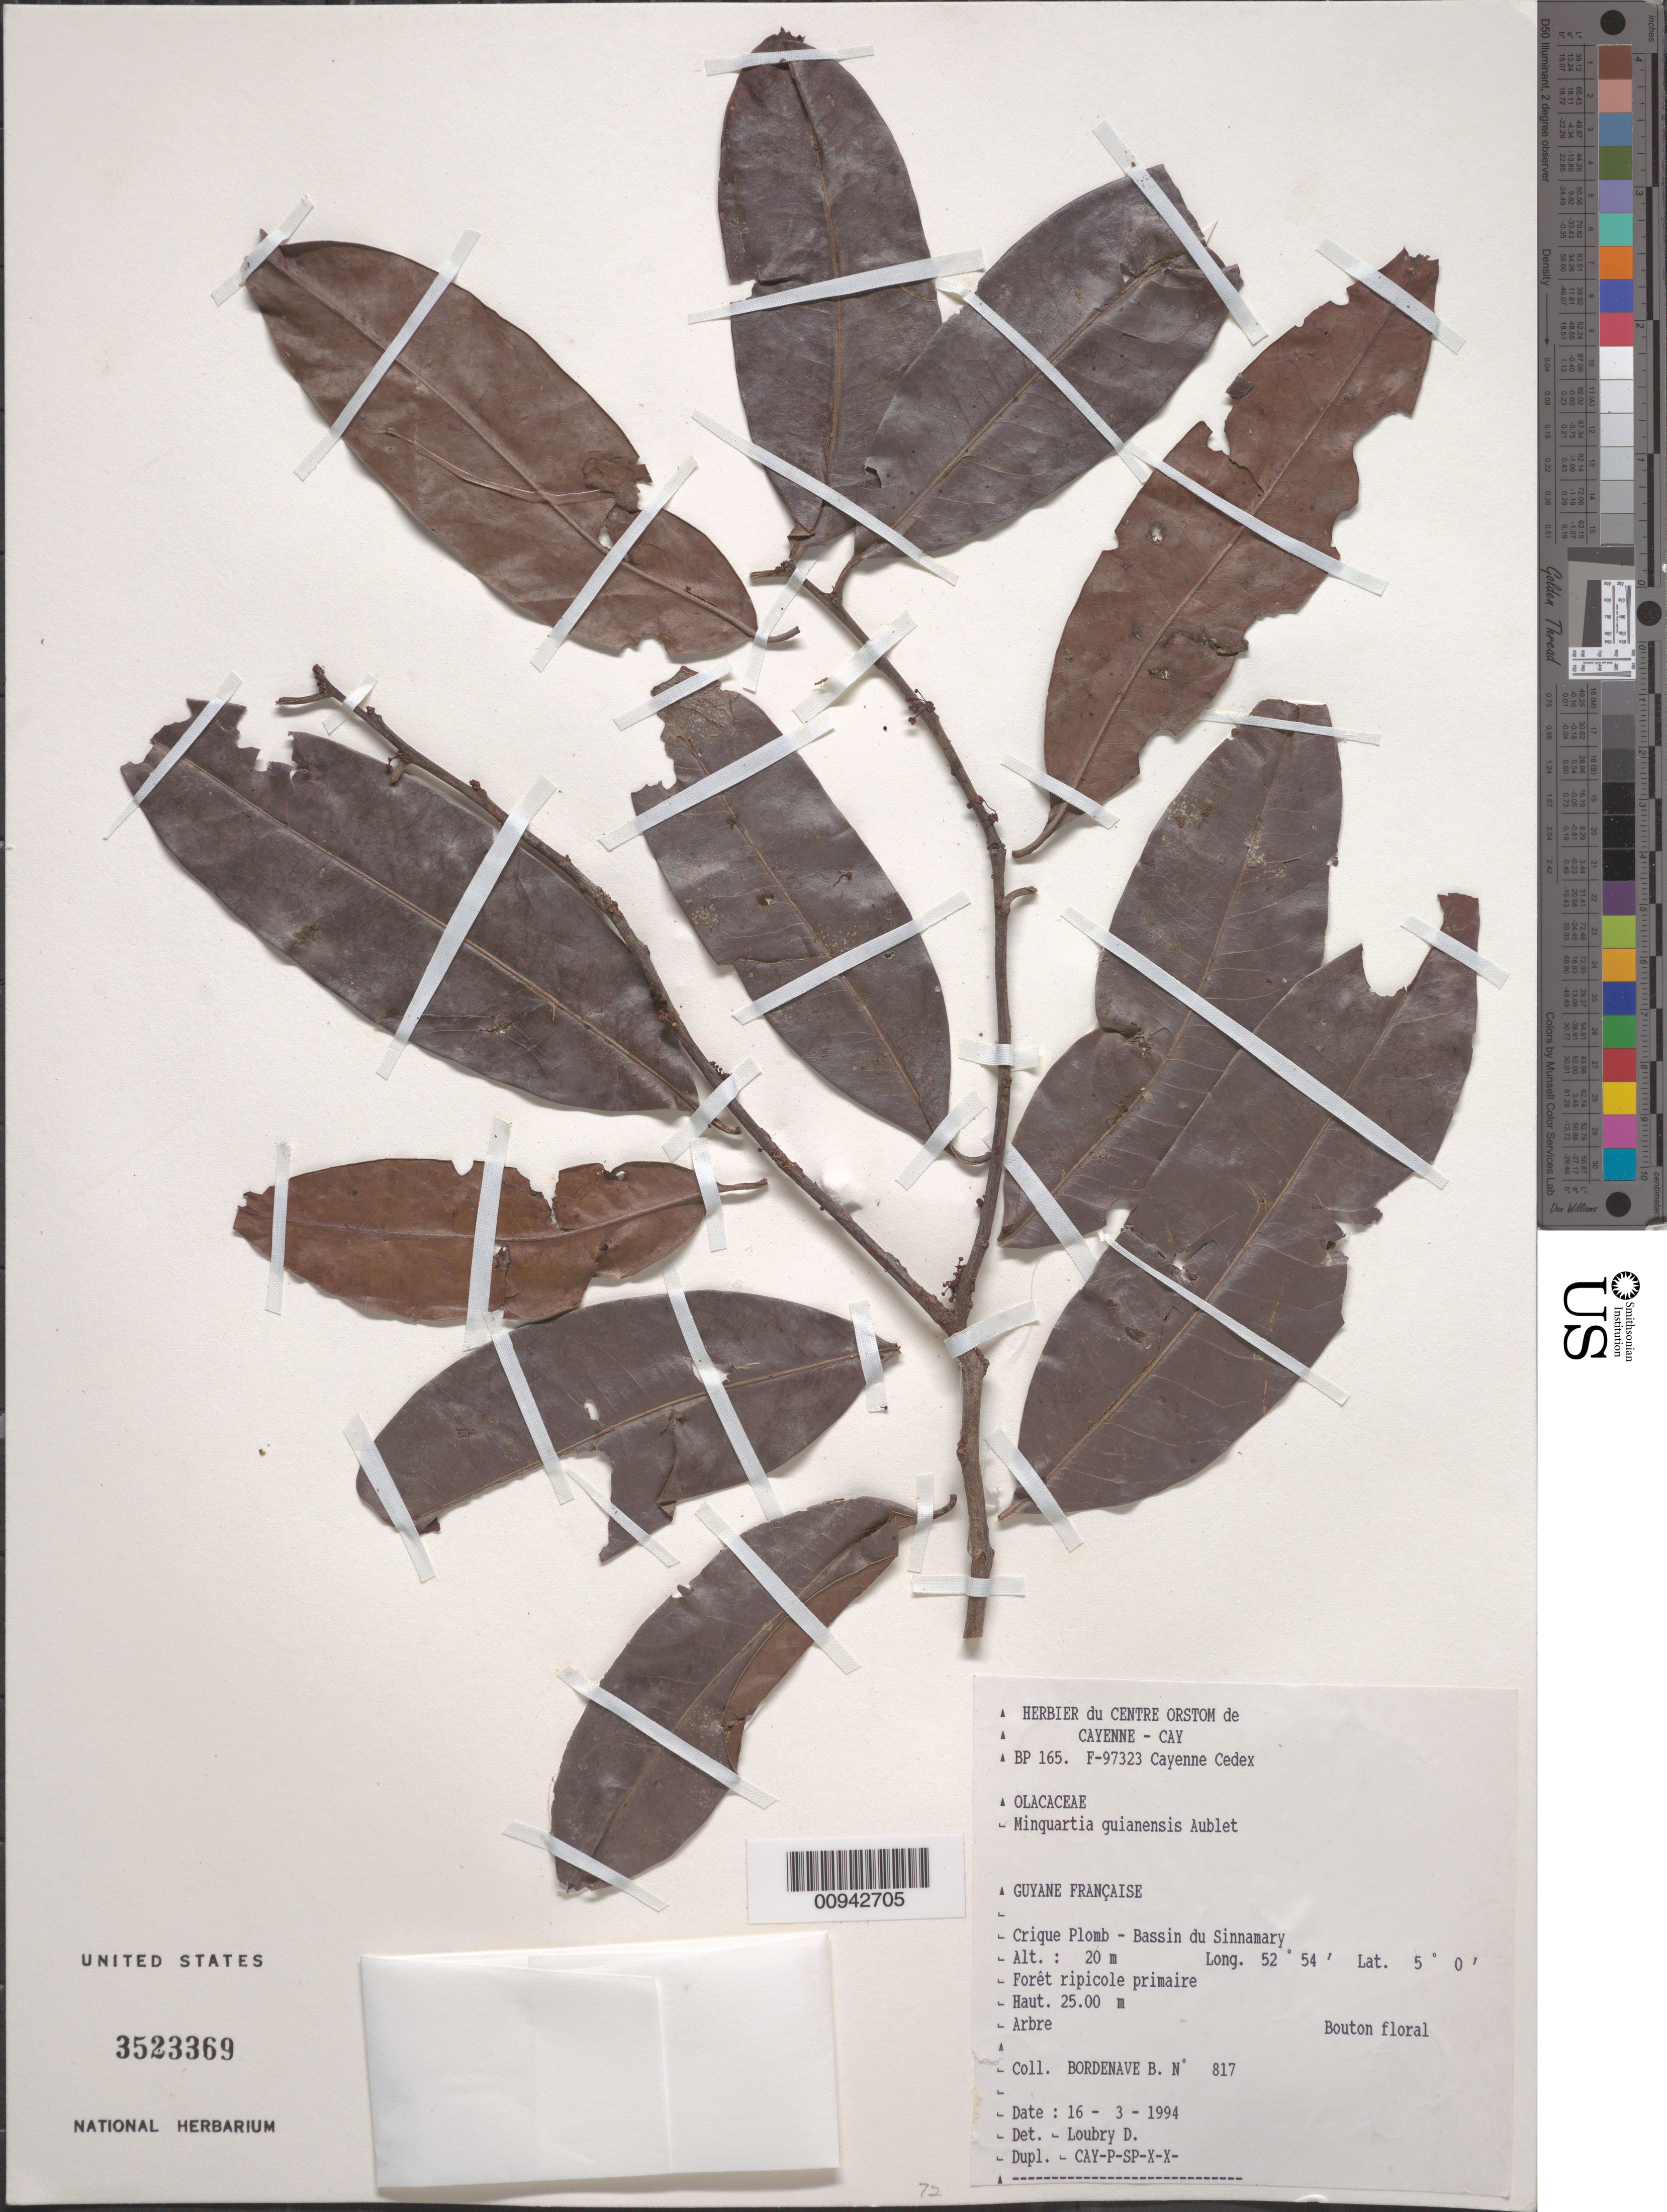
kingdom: Plantae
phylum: Tracheophyta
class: Magnoliopsida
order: Santalales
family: Coulaceae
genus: Minquartia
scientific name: Minquartia guianensis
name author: Aubl.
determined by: Loubry, D.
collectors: B. Bordenave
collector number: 817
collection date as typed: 16-Mar-94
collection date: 1994-03-16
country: French Guiana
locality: Crique Plomb, Bassin du Sinnamary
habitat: Foret ripicole primaire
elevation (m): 20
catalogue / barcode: US 3523369